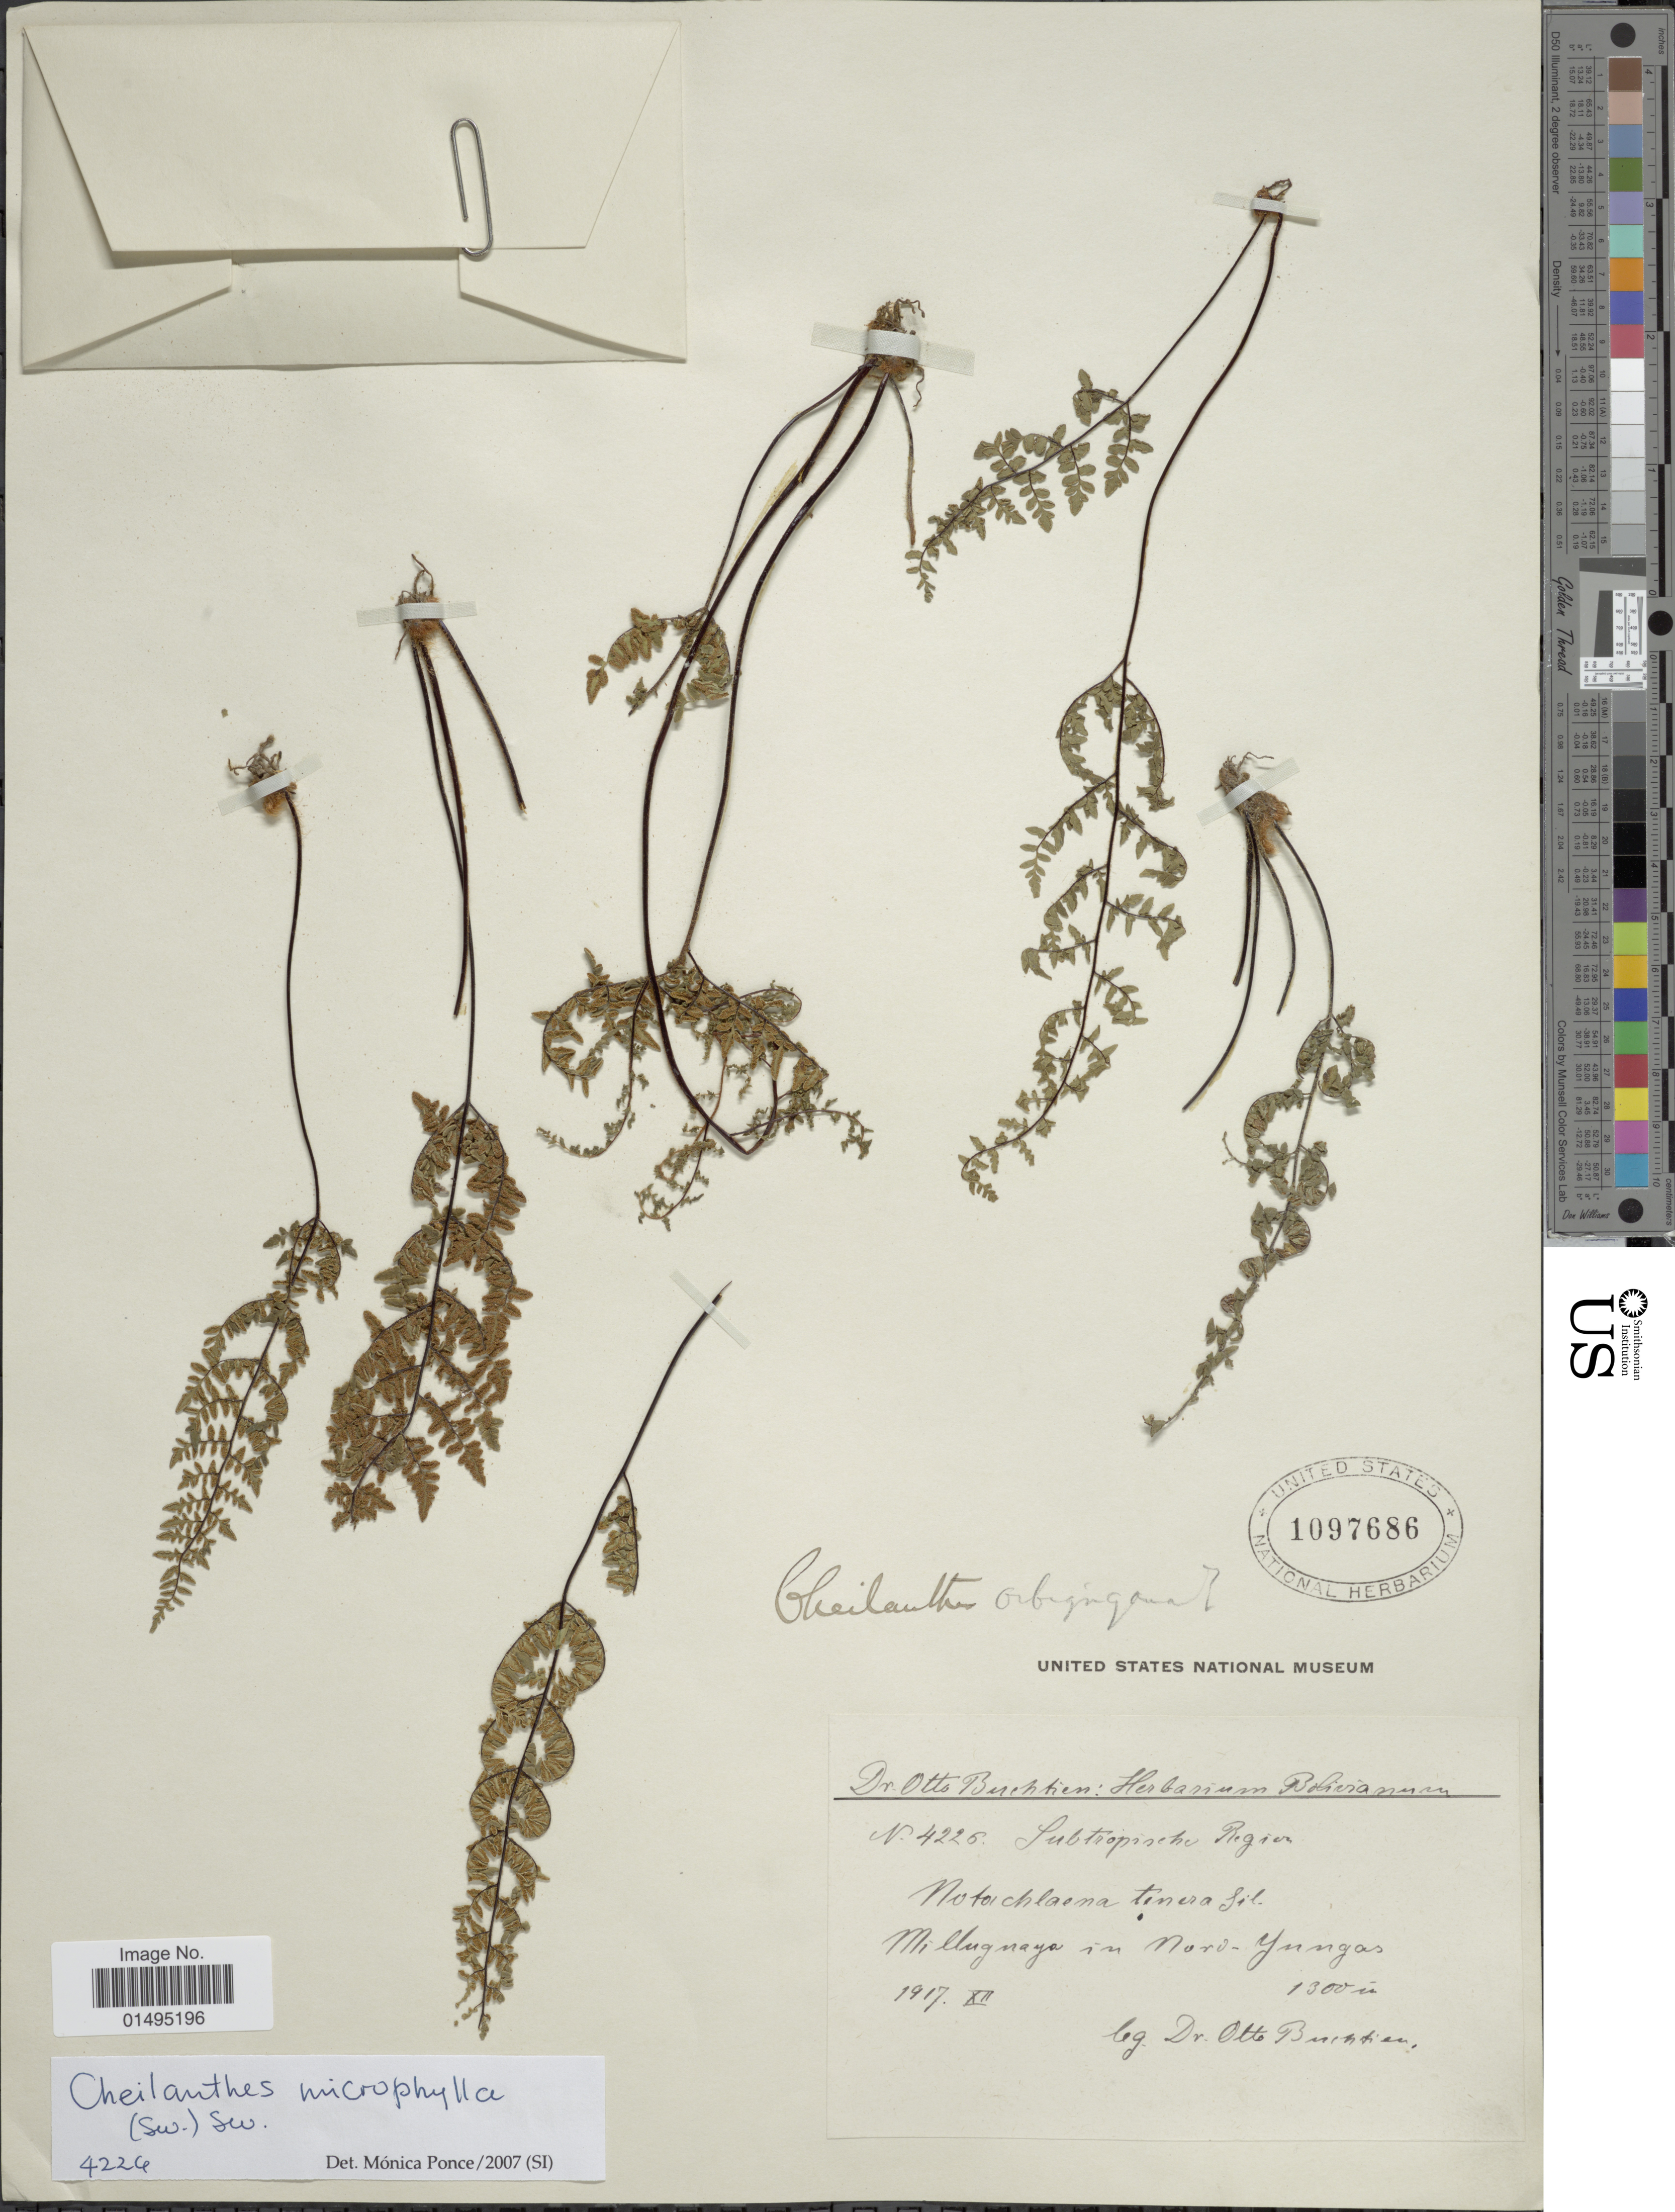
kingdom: Plantae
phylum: Tracheophyta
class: Polypodiopsida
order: Polypodiales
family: Pteridaceae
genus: Myriopteris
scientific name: Myriopteris microphylla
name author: (Sw.) Grusz & Windham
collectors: O. Buchtien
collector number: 4226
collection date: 1917-12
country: Bolivia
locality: Milluguaya in North-Yungas, Subtropische Regio.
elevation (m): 1300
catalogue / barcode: US 1097686